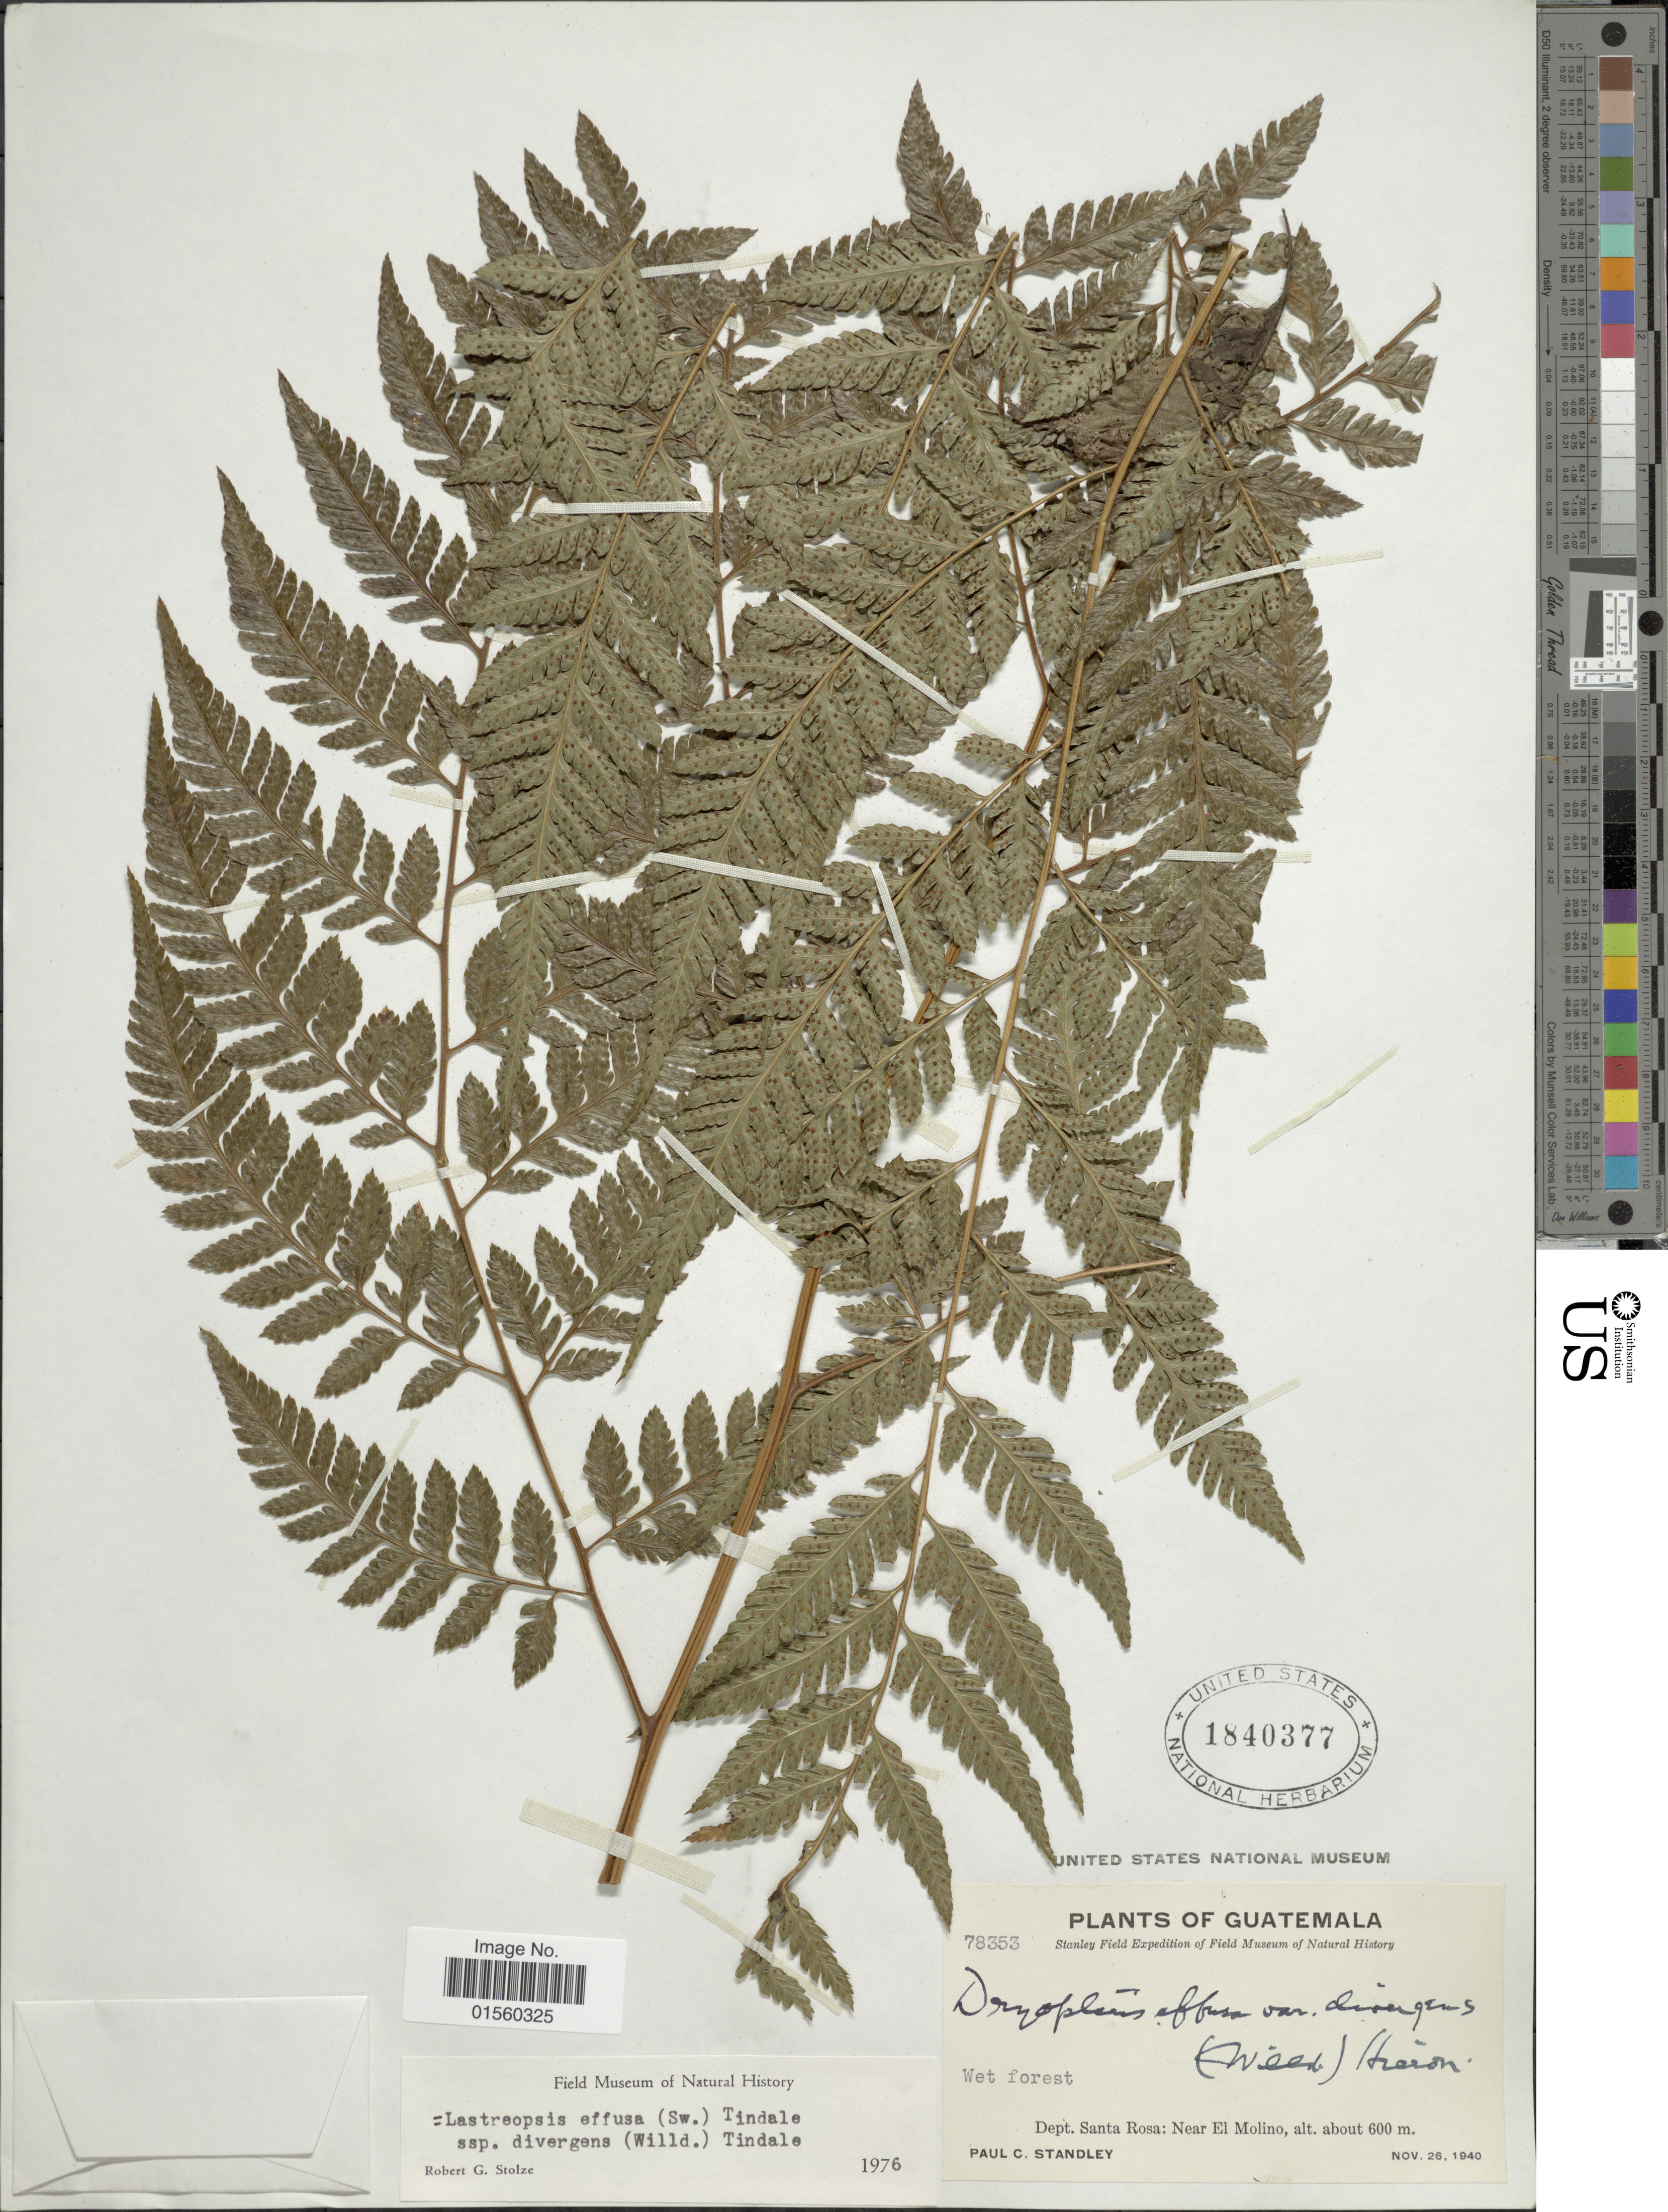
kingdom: Plantae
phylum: Tracheophyta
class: Polypodiopsida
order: Polypodiales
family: Dryopteridaceae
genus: Parapolystichum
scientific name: Parapolystichum effusum var. effusum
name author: (Sw.) Ching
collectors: P. C. Standley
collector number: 78353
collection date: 1940-11-26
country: Guatemala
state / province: Santa Rosa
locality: Dept. Santa Rosa: Near El Molino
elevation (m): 600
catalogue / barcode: US 1840377